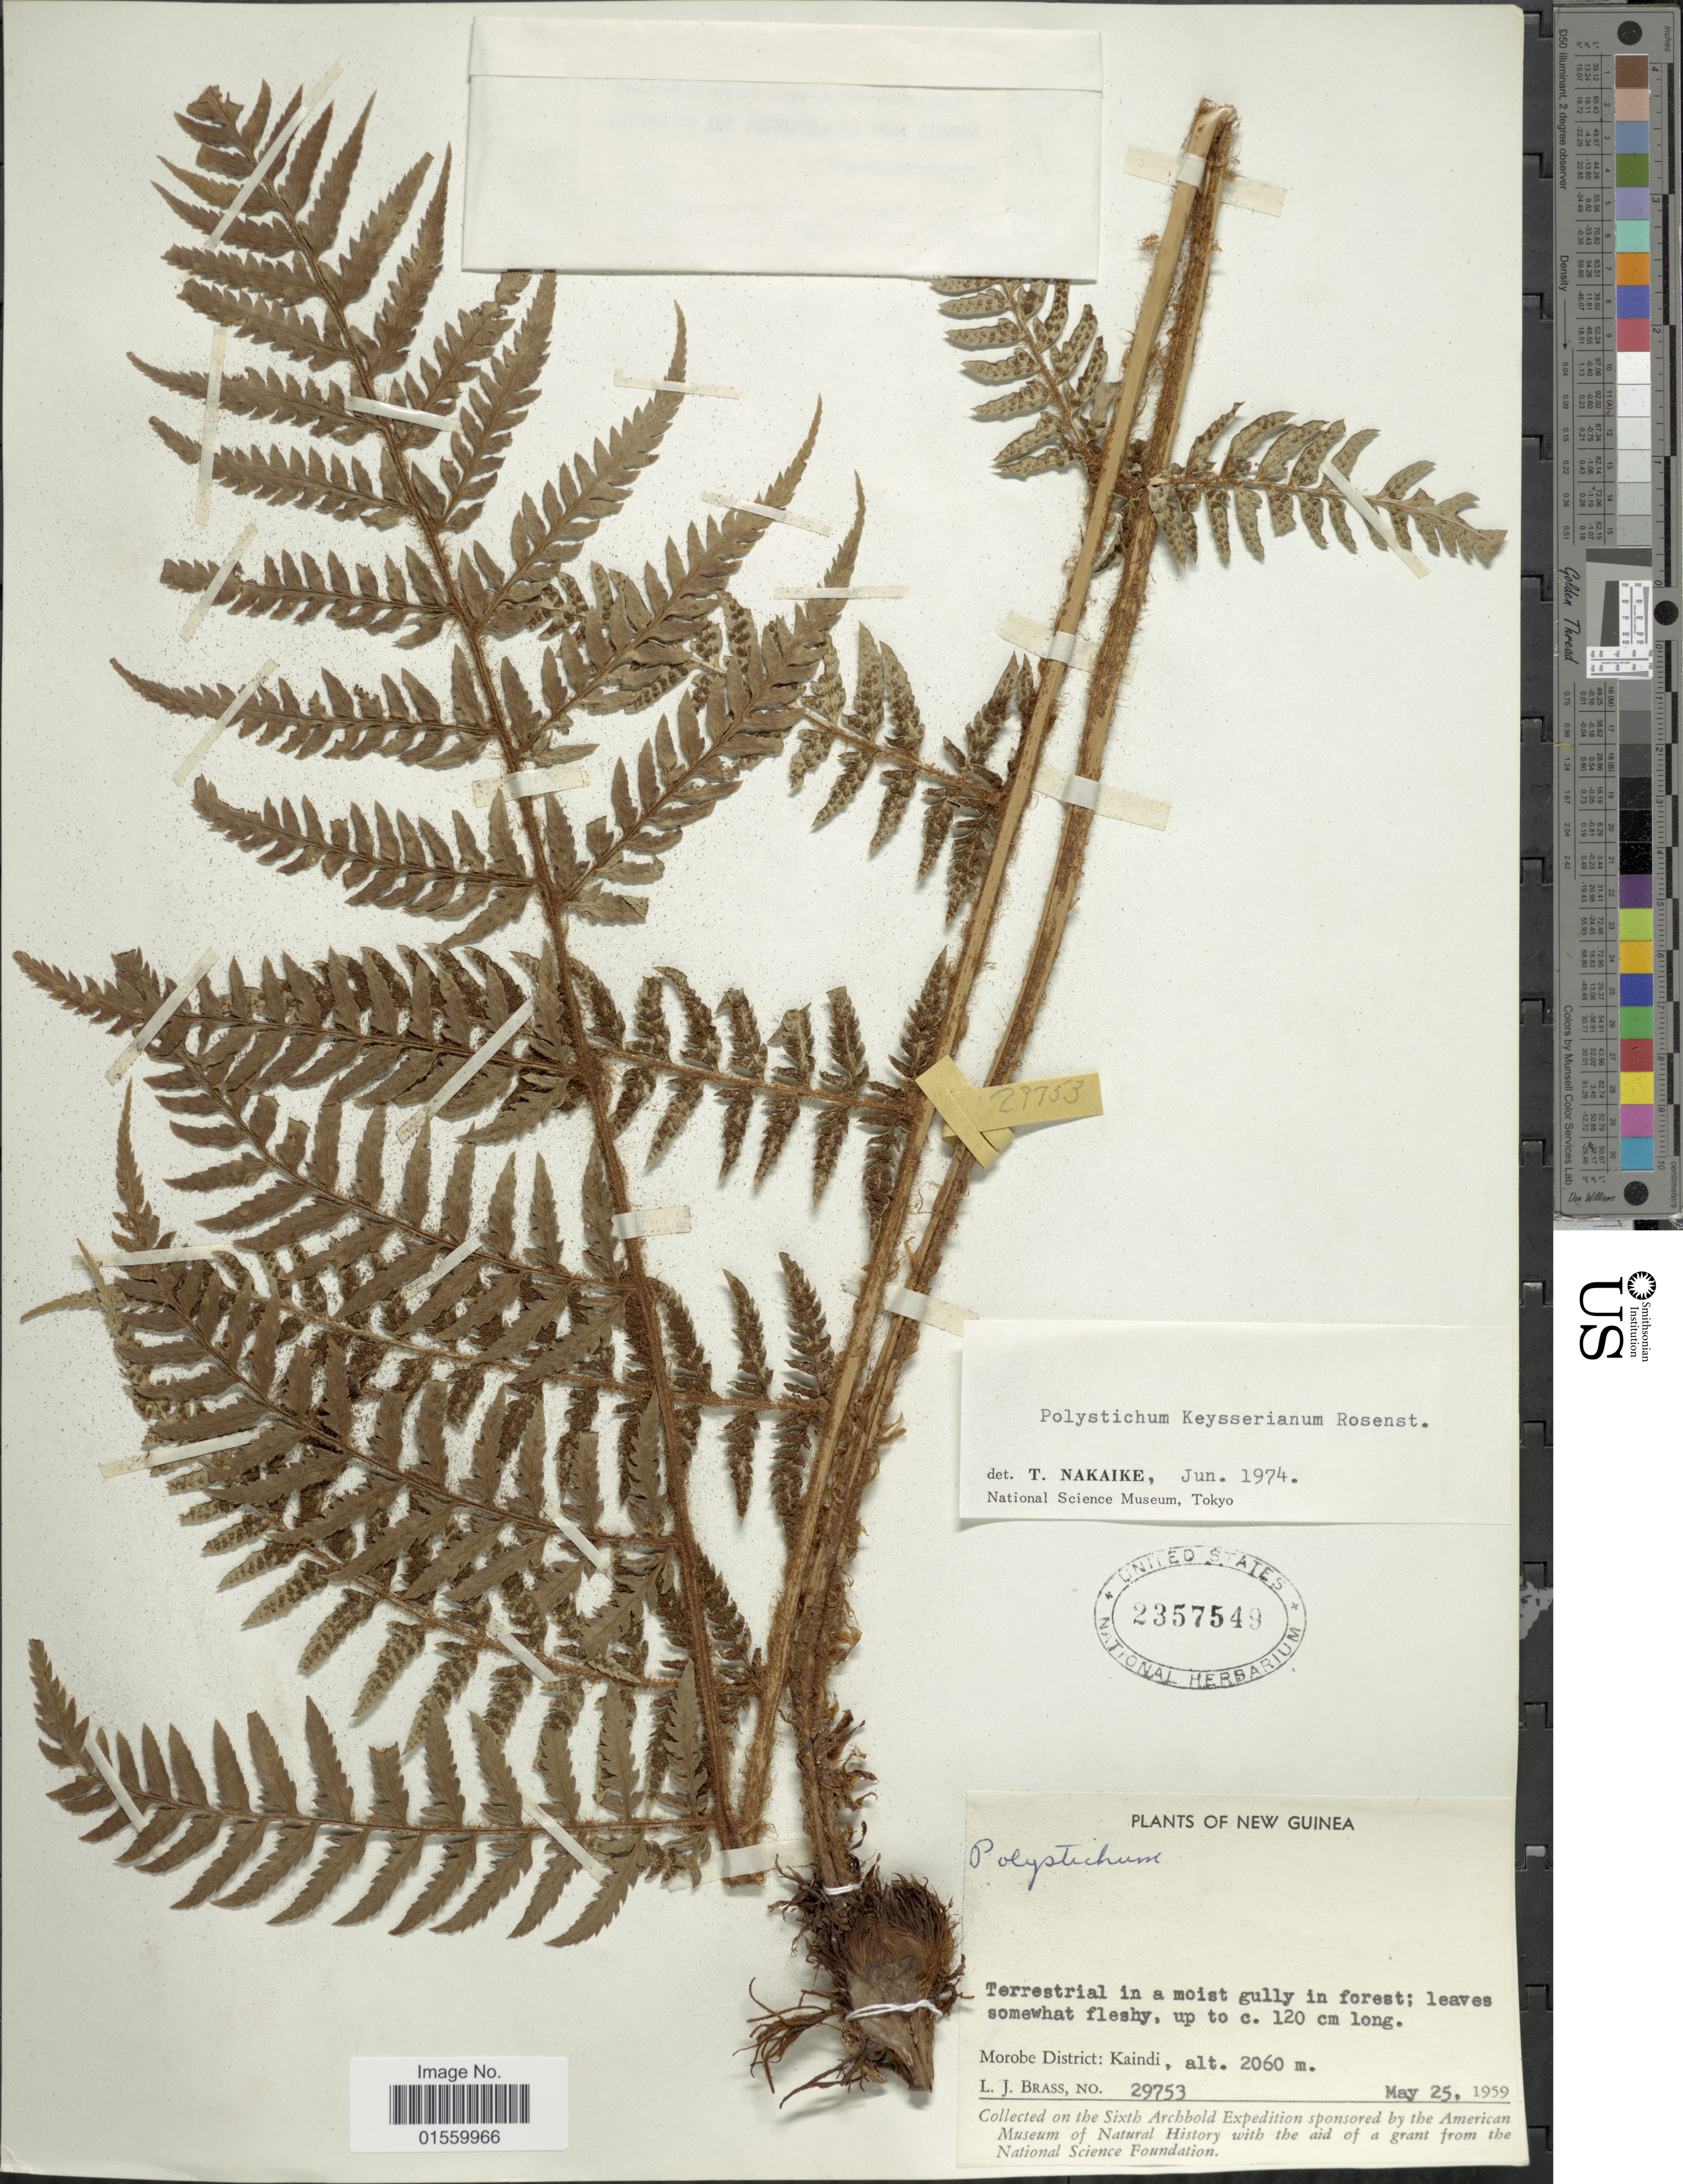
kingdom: Plantae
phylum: Tracheophyta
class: Polypodiopsida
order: Polypodiales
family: Dryopteridaceae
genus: Polystichum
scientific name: Polystichum keysserianum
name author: Rosenst.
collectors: L. J. Brass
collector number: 29753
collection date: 1959-05-25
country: Papua New Guinea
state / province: Morobe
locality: New Guinea, Morobe District: Kaindi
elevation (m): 2060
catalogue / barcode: US 2357549